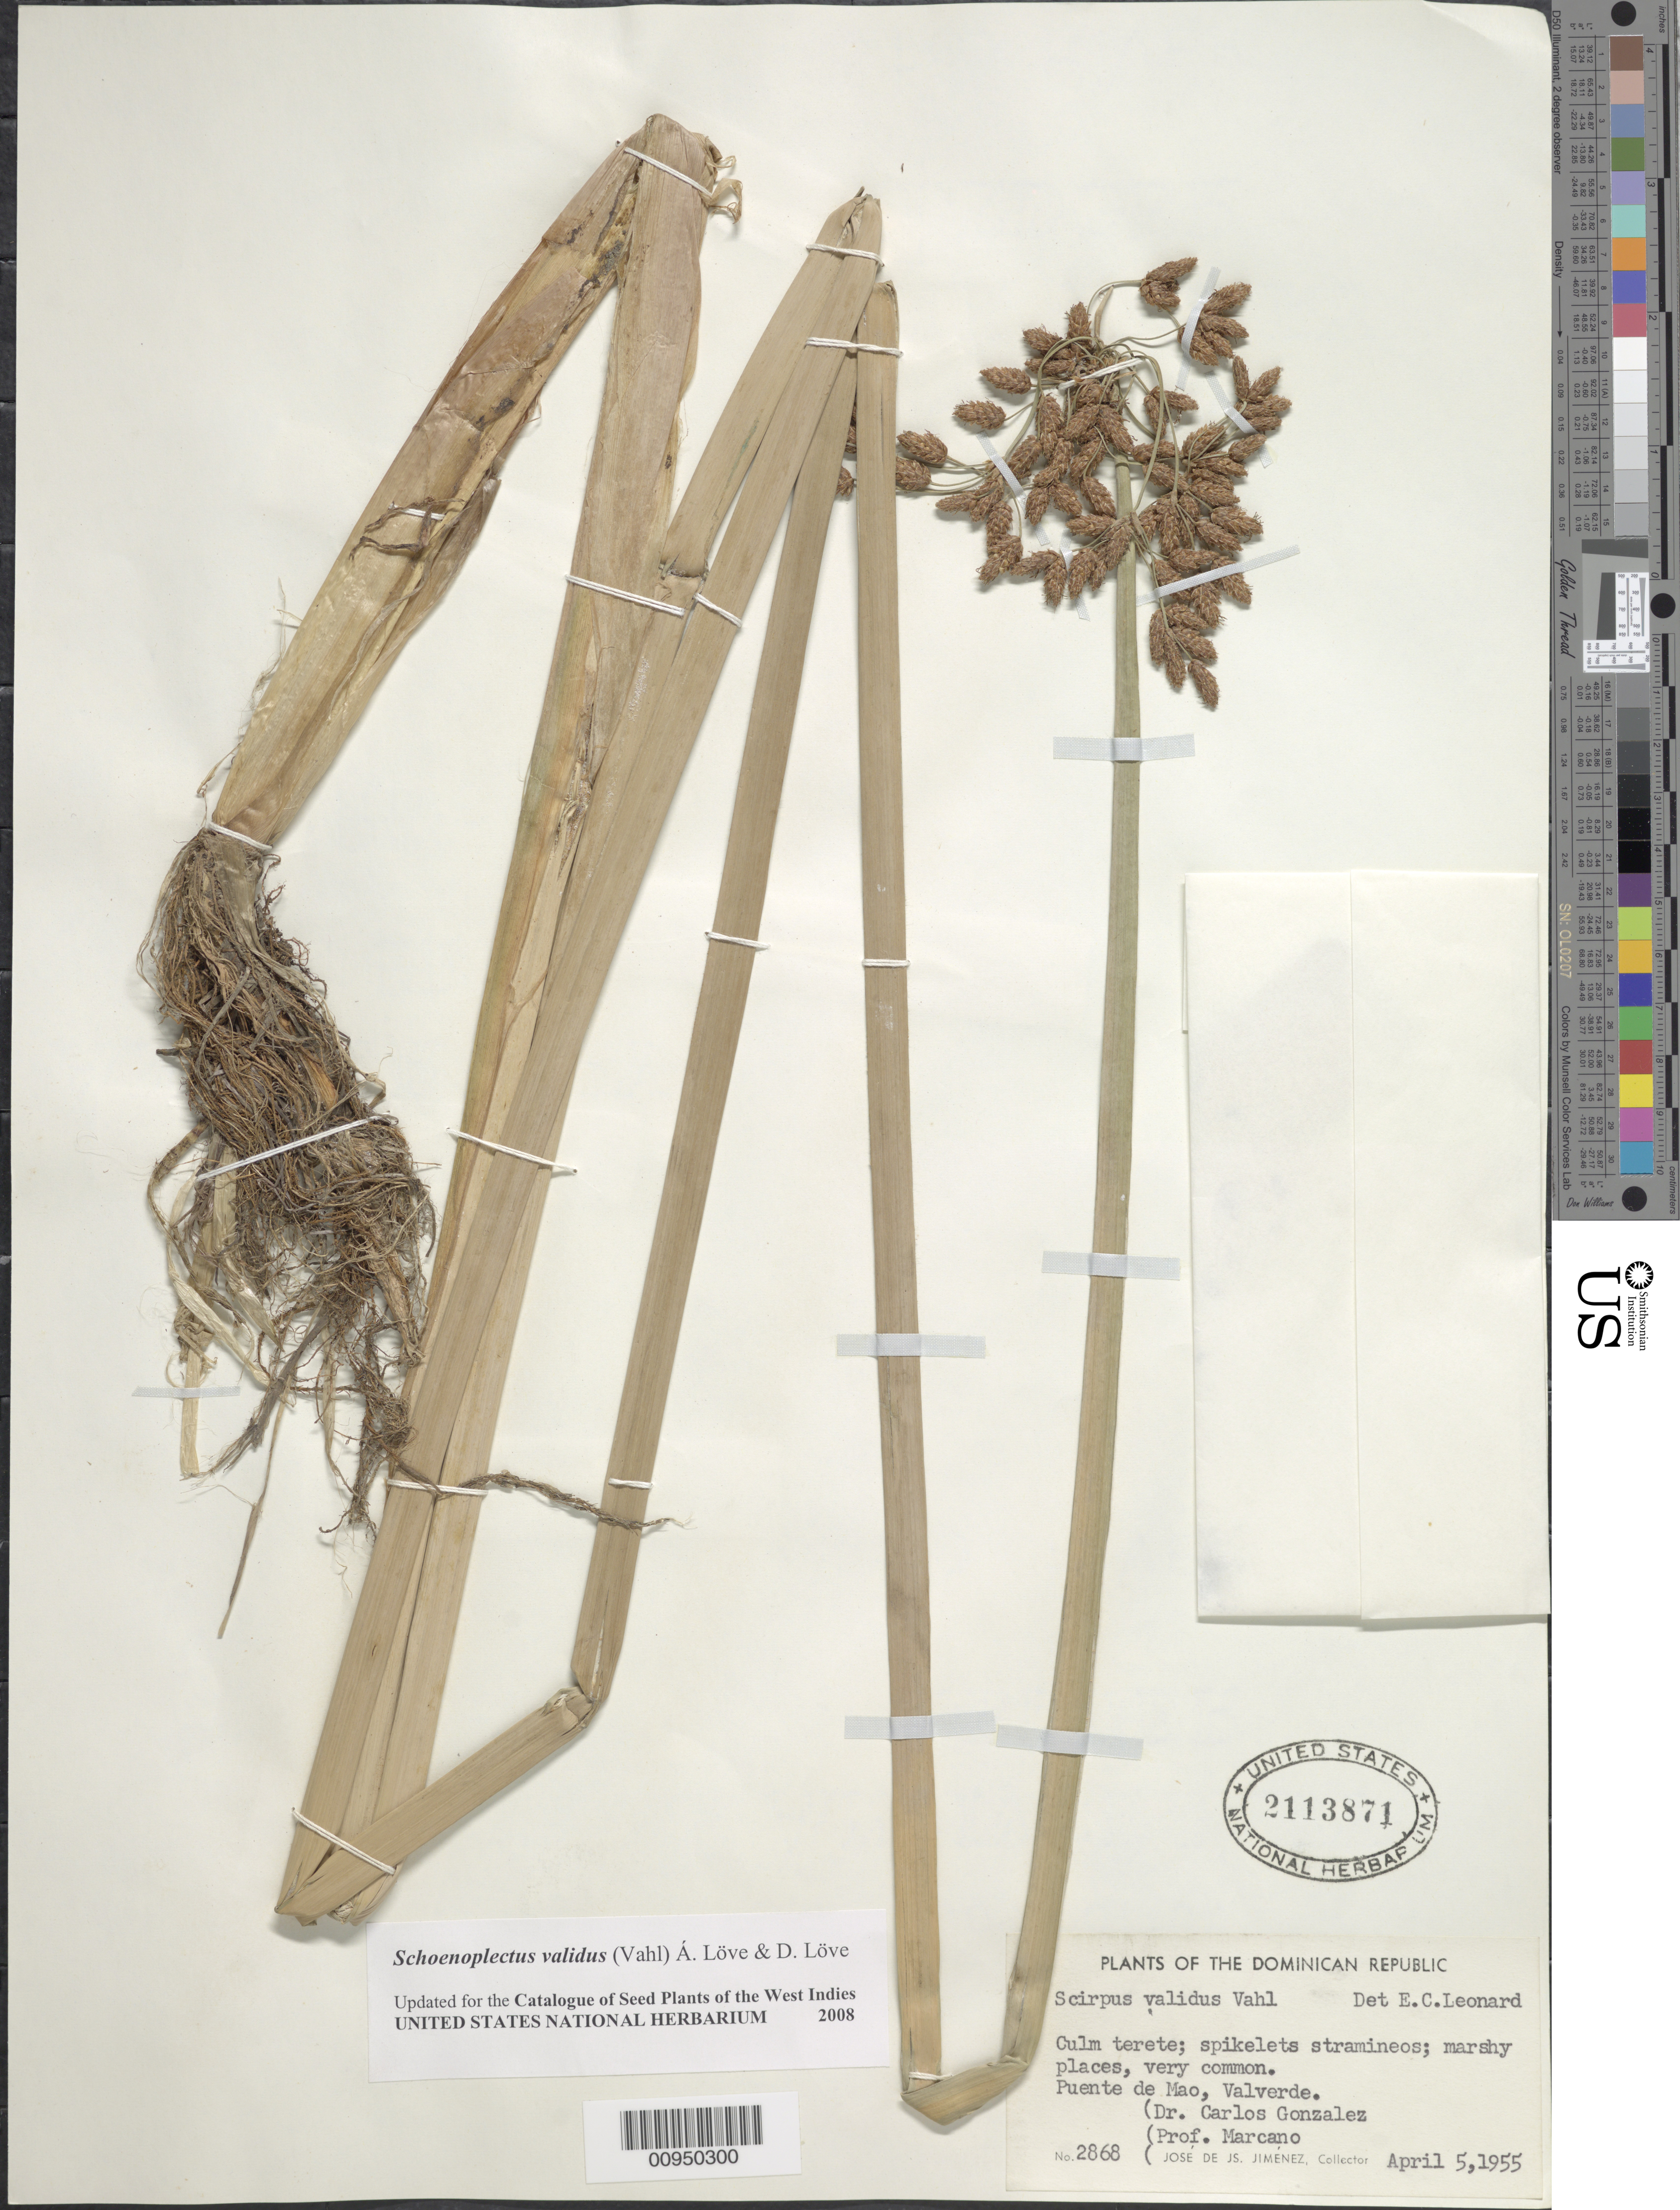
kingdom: Plantae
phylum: Tracheophyta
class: Liliopsida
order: Poales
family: Cyperaceae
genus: Schoenoplectus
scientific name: Schoenoplectus validus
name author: (Vahl) Á. Löve & D. Löve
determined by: Strong, M. T., (US), Smithsonian Institution - National Museum of Natural History (UNITED STATES)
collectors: J. J. Jiménez, C. Gonzalez & -. Marcano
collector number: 2868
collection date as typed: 05 Apr 1955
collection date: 1955-04-05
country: Dominican Republic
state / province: Valverde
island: Hispaniola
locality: Puente de Mao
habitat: Marshy places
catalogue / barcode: US 2113871